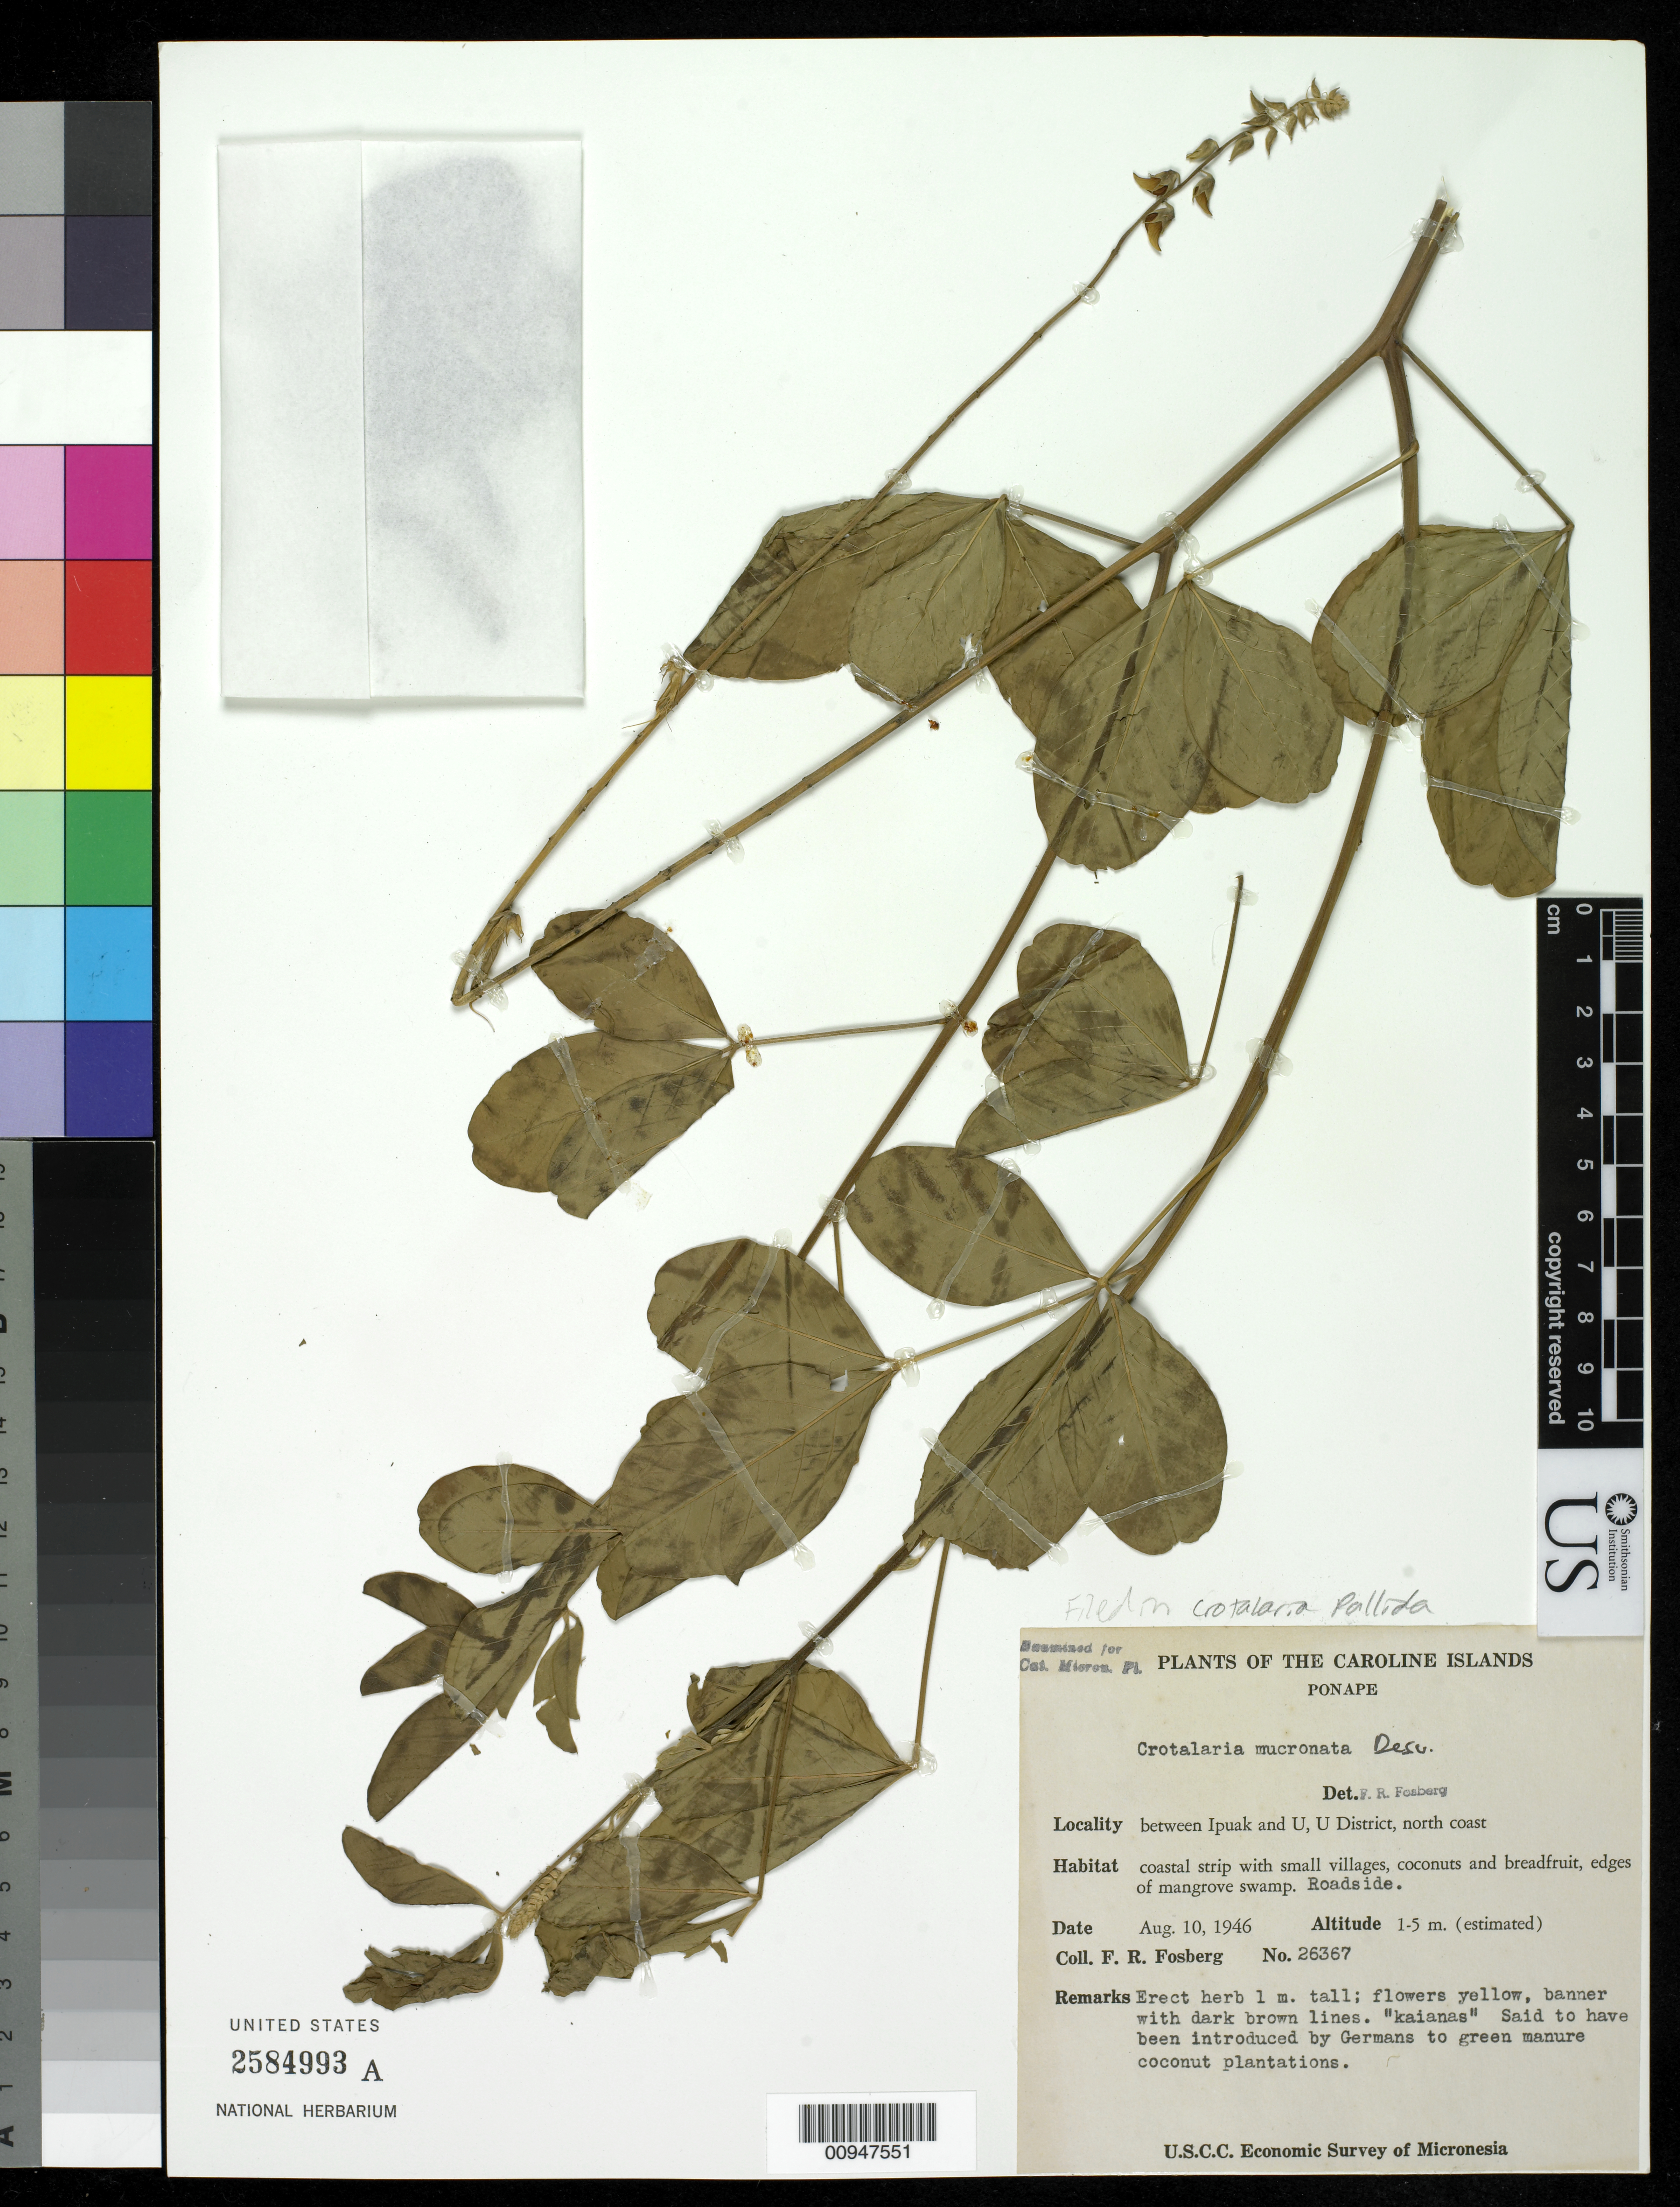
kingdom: Plantae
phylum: Tracheophyta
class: Magnoliopsida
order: Fabales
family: Fabaceae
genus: Crotalaria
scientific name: Crotalaria pallida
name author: Aiton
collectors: F. R. Fosberg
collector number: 26367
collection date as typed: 10 Aug 1946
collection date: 1946-08-10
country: Micronesia, Federated States of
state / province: Pohnpei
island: Pohnpei [Ponape]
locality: Between Ipuak and U, U District, north coast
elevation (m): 1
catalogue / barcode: US 2584993